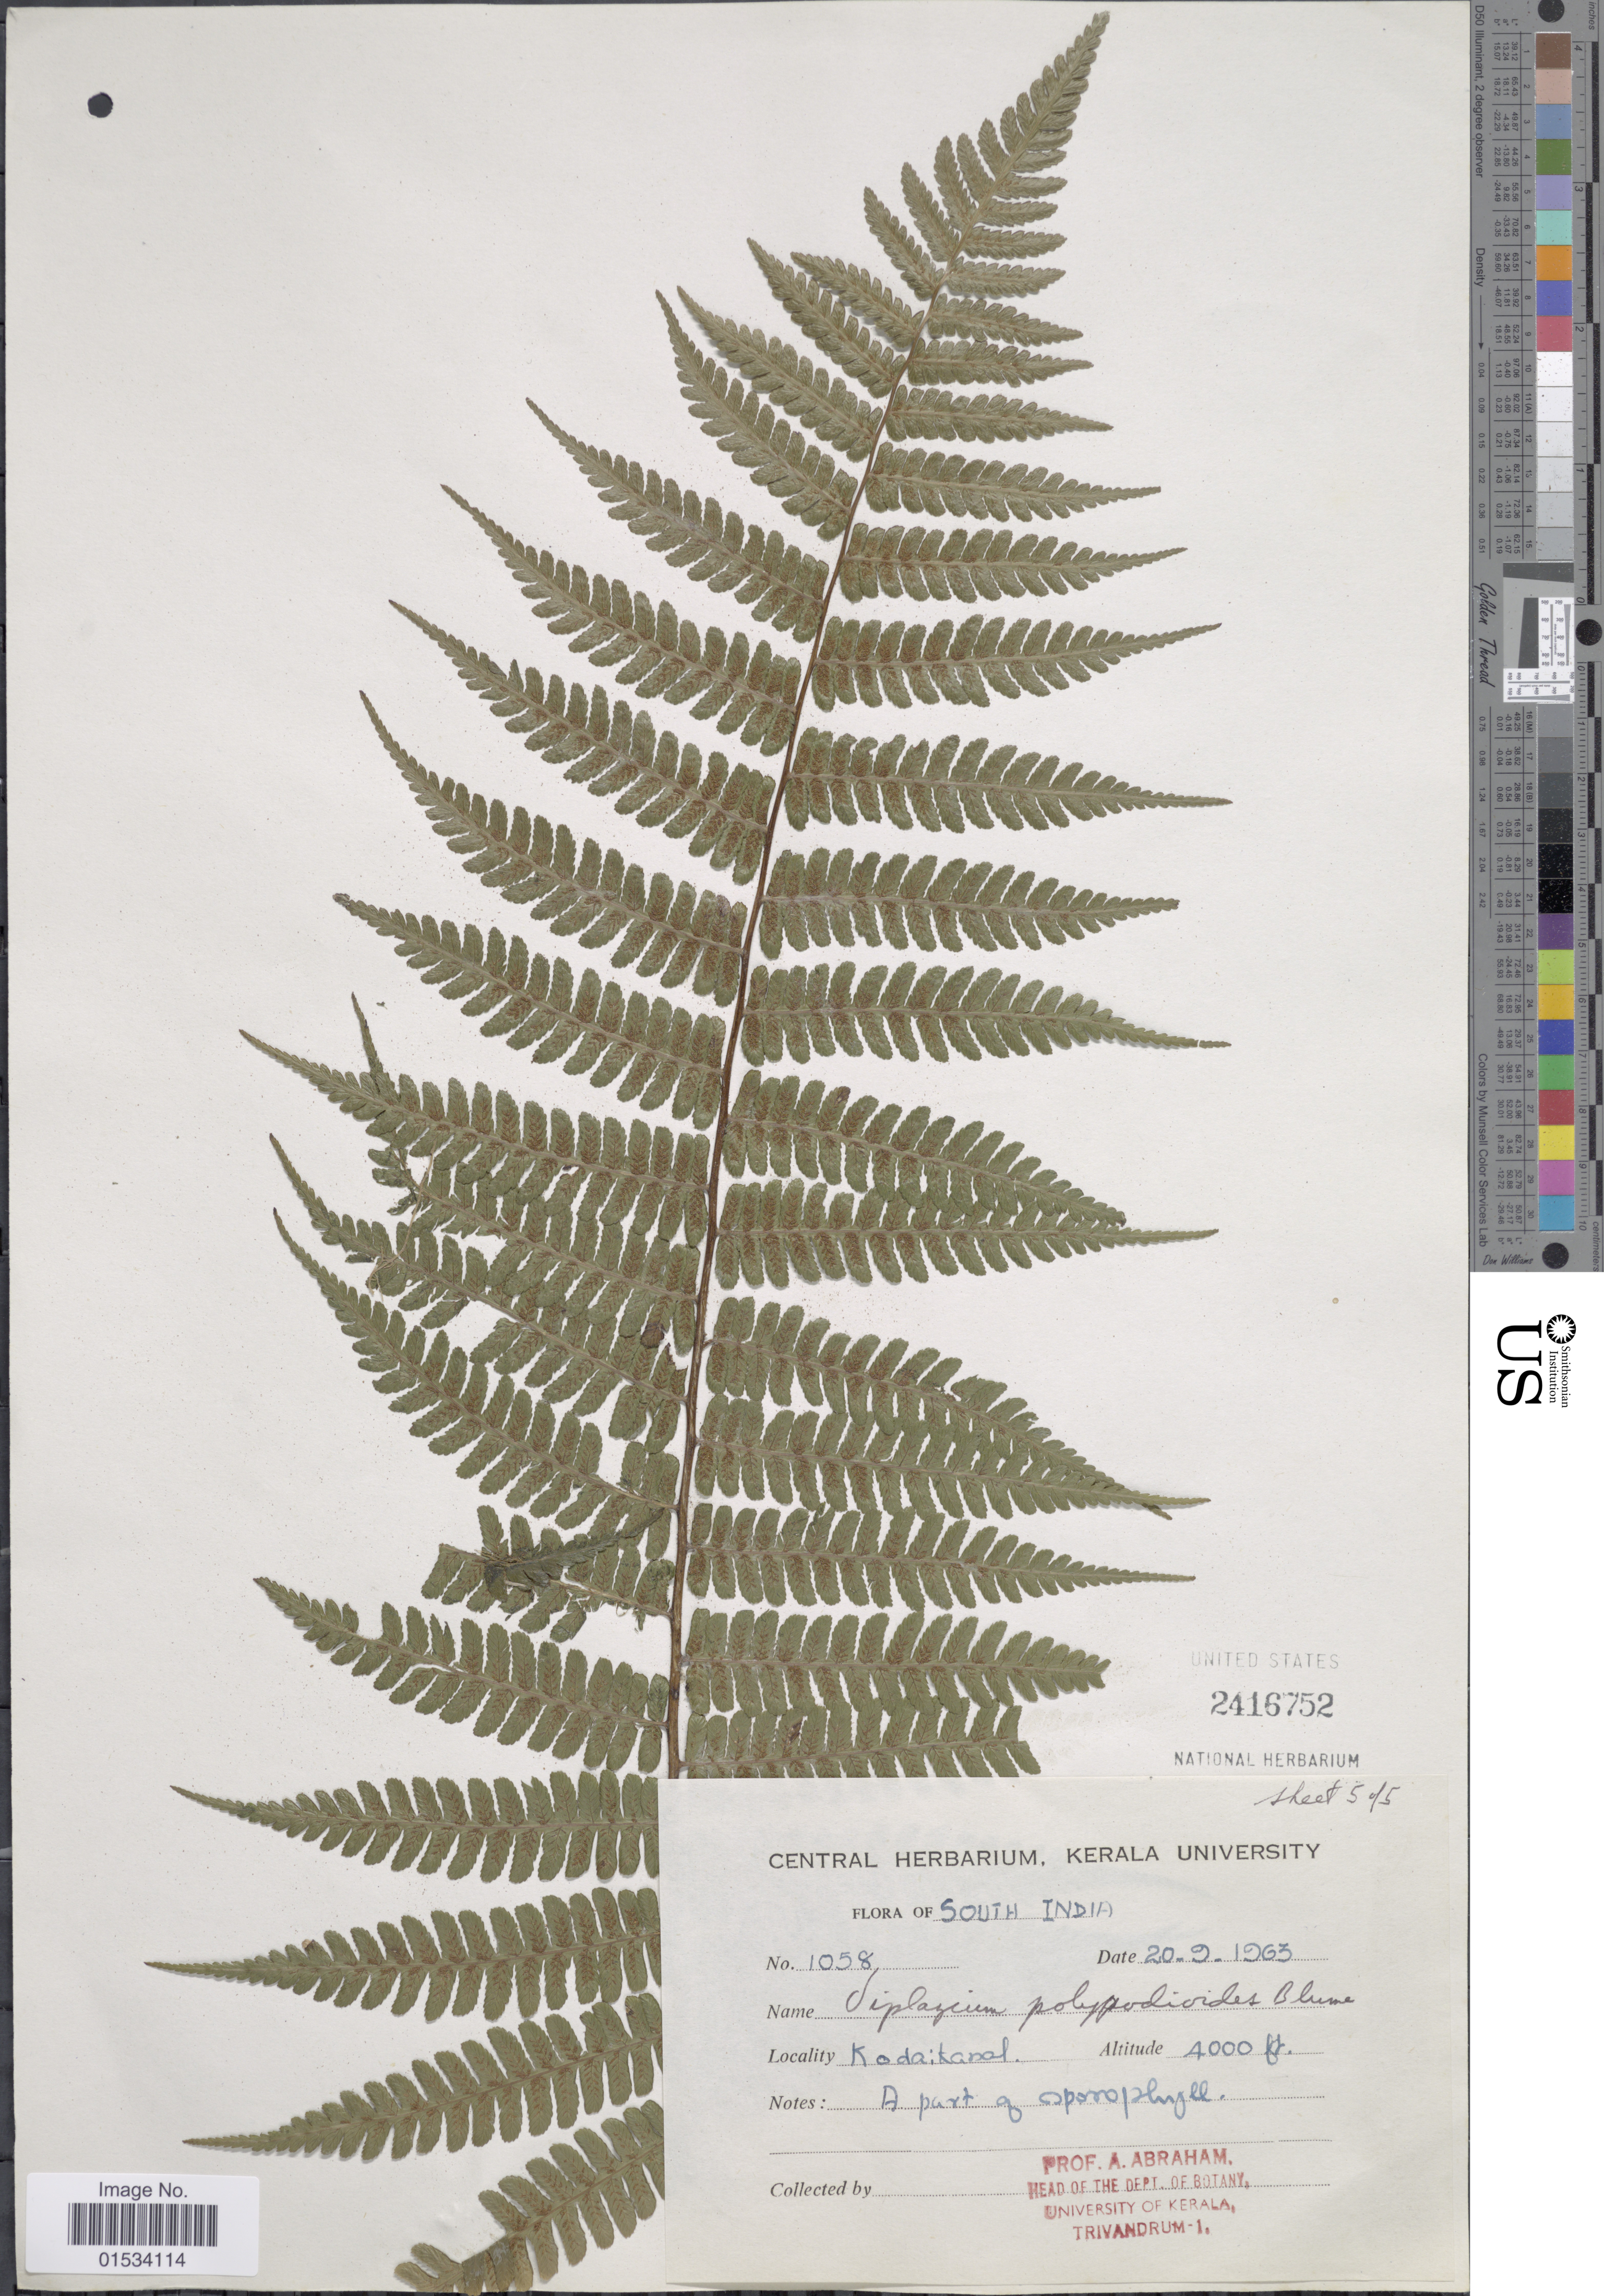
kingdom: Plantae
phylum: Tracheophyta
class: Polypodiopsida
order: Polypodiales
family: Athyriaceae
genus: Diplazium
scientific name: Diplazium polypodioides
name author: Blume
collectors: A. Abraham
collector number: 1058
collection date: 1963-09-20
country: India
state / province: Tamil Nadu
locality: South India, Kodaikanal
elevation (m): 1219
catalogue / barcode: US 2416752